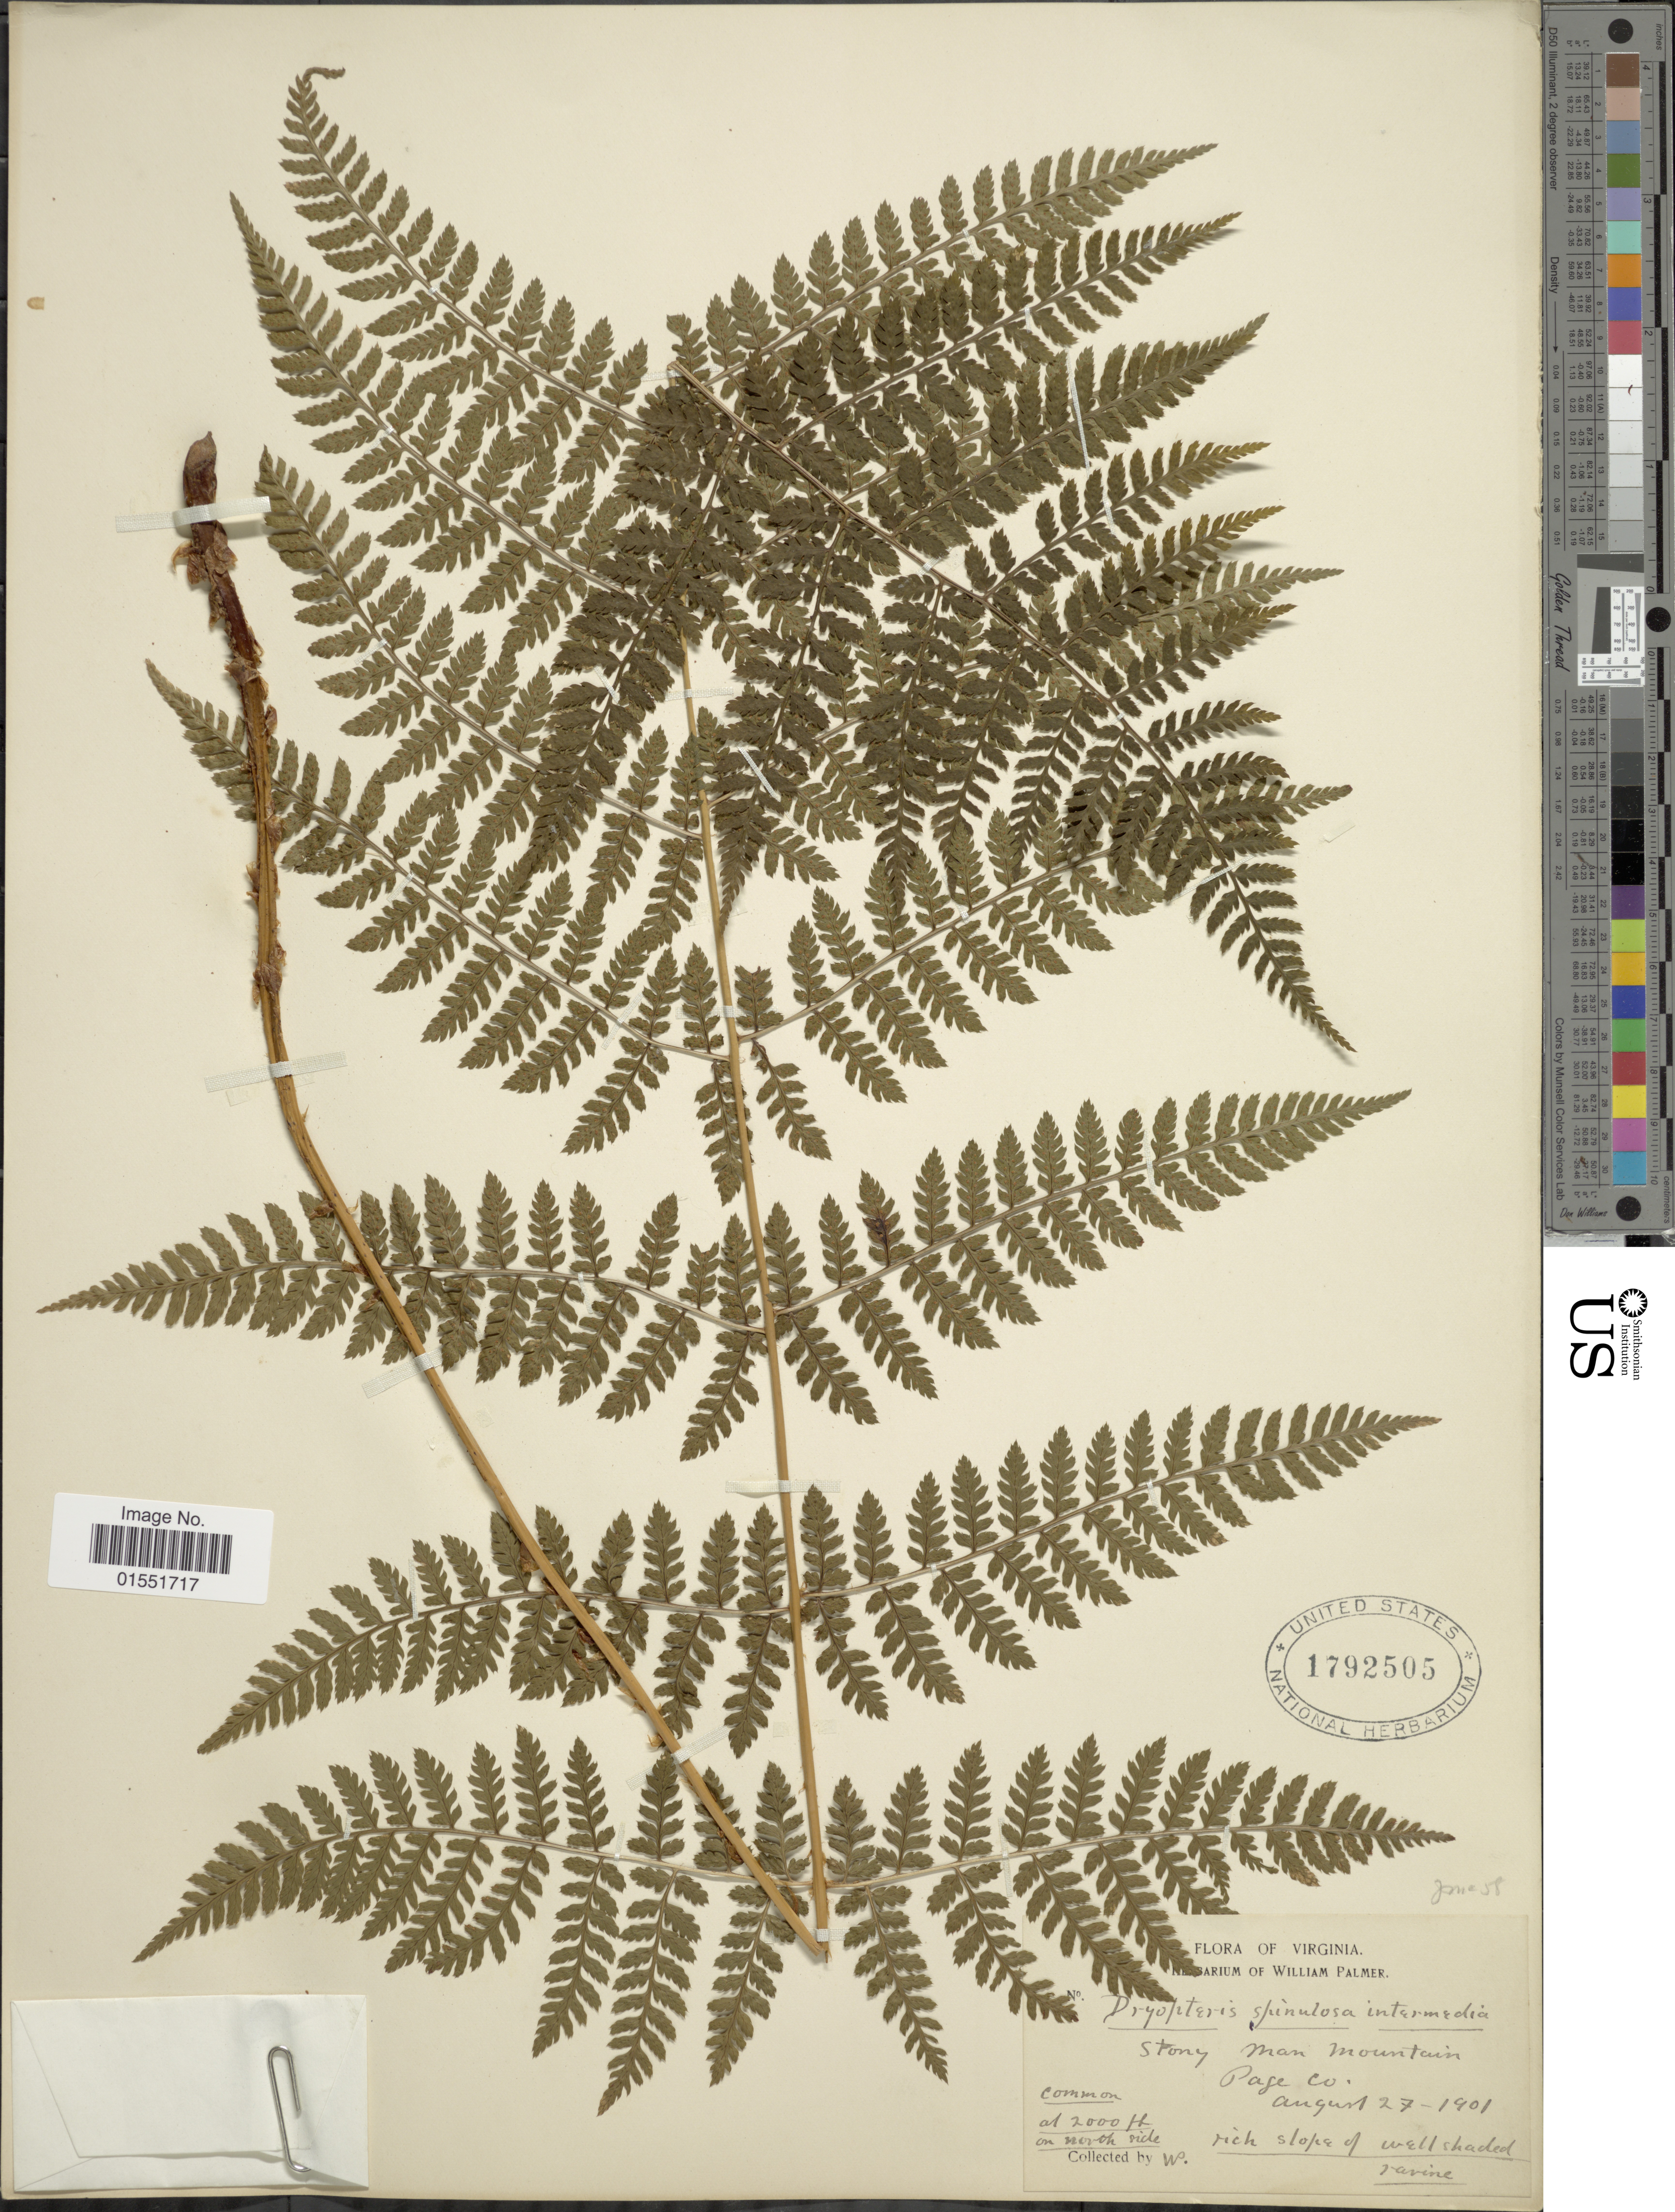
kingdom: Plantae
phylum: Tracheophyta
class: Polypodiopsida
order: Polypodiales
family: Dryopteridaceae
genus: Dryopteris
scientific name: Dryopteris intermedia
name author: (Muhl.) A. Gray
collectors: W. Palmer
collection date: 1901-08-27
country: United States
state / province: Virginia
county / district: Page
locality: Stony Man Mountain, Page Co. On north side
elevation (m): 610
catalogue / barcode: US 1792505